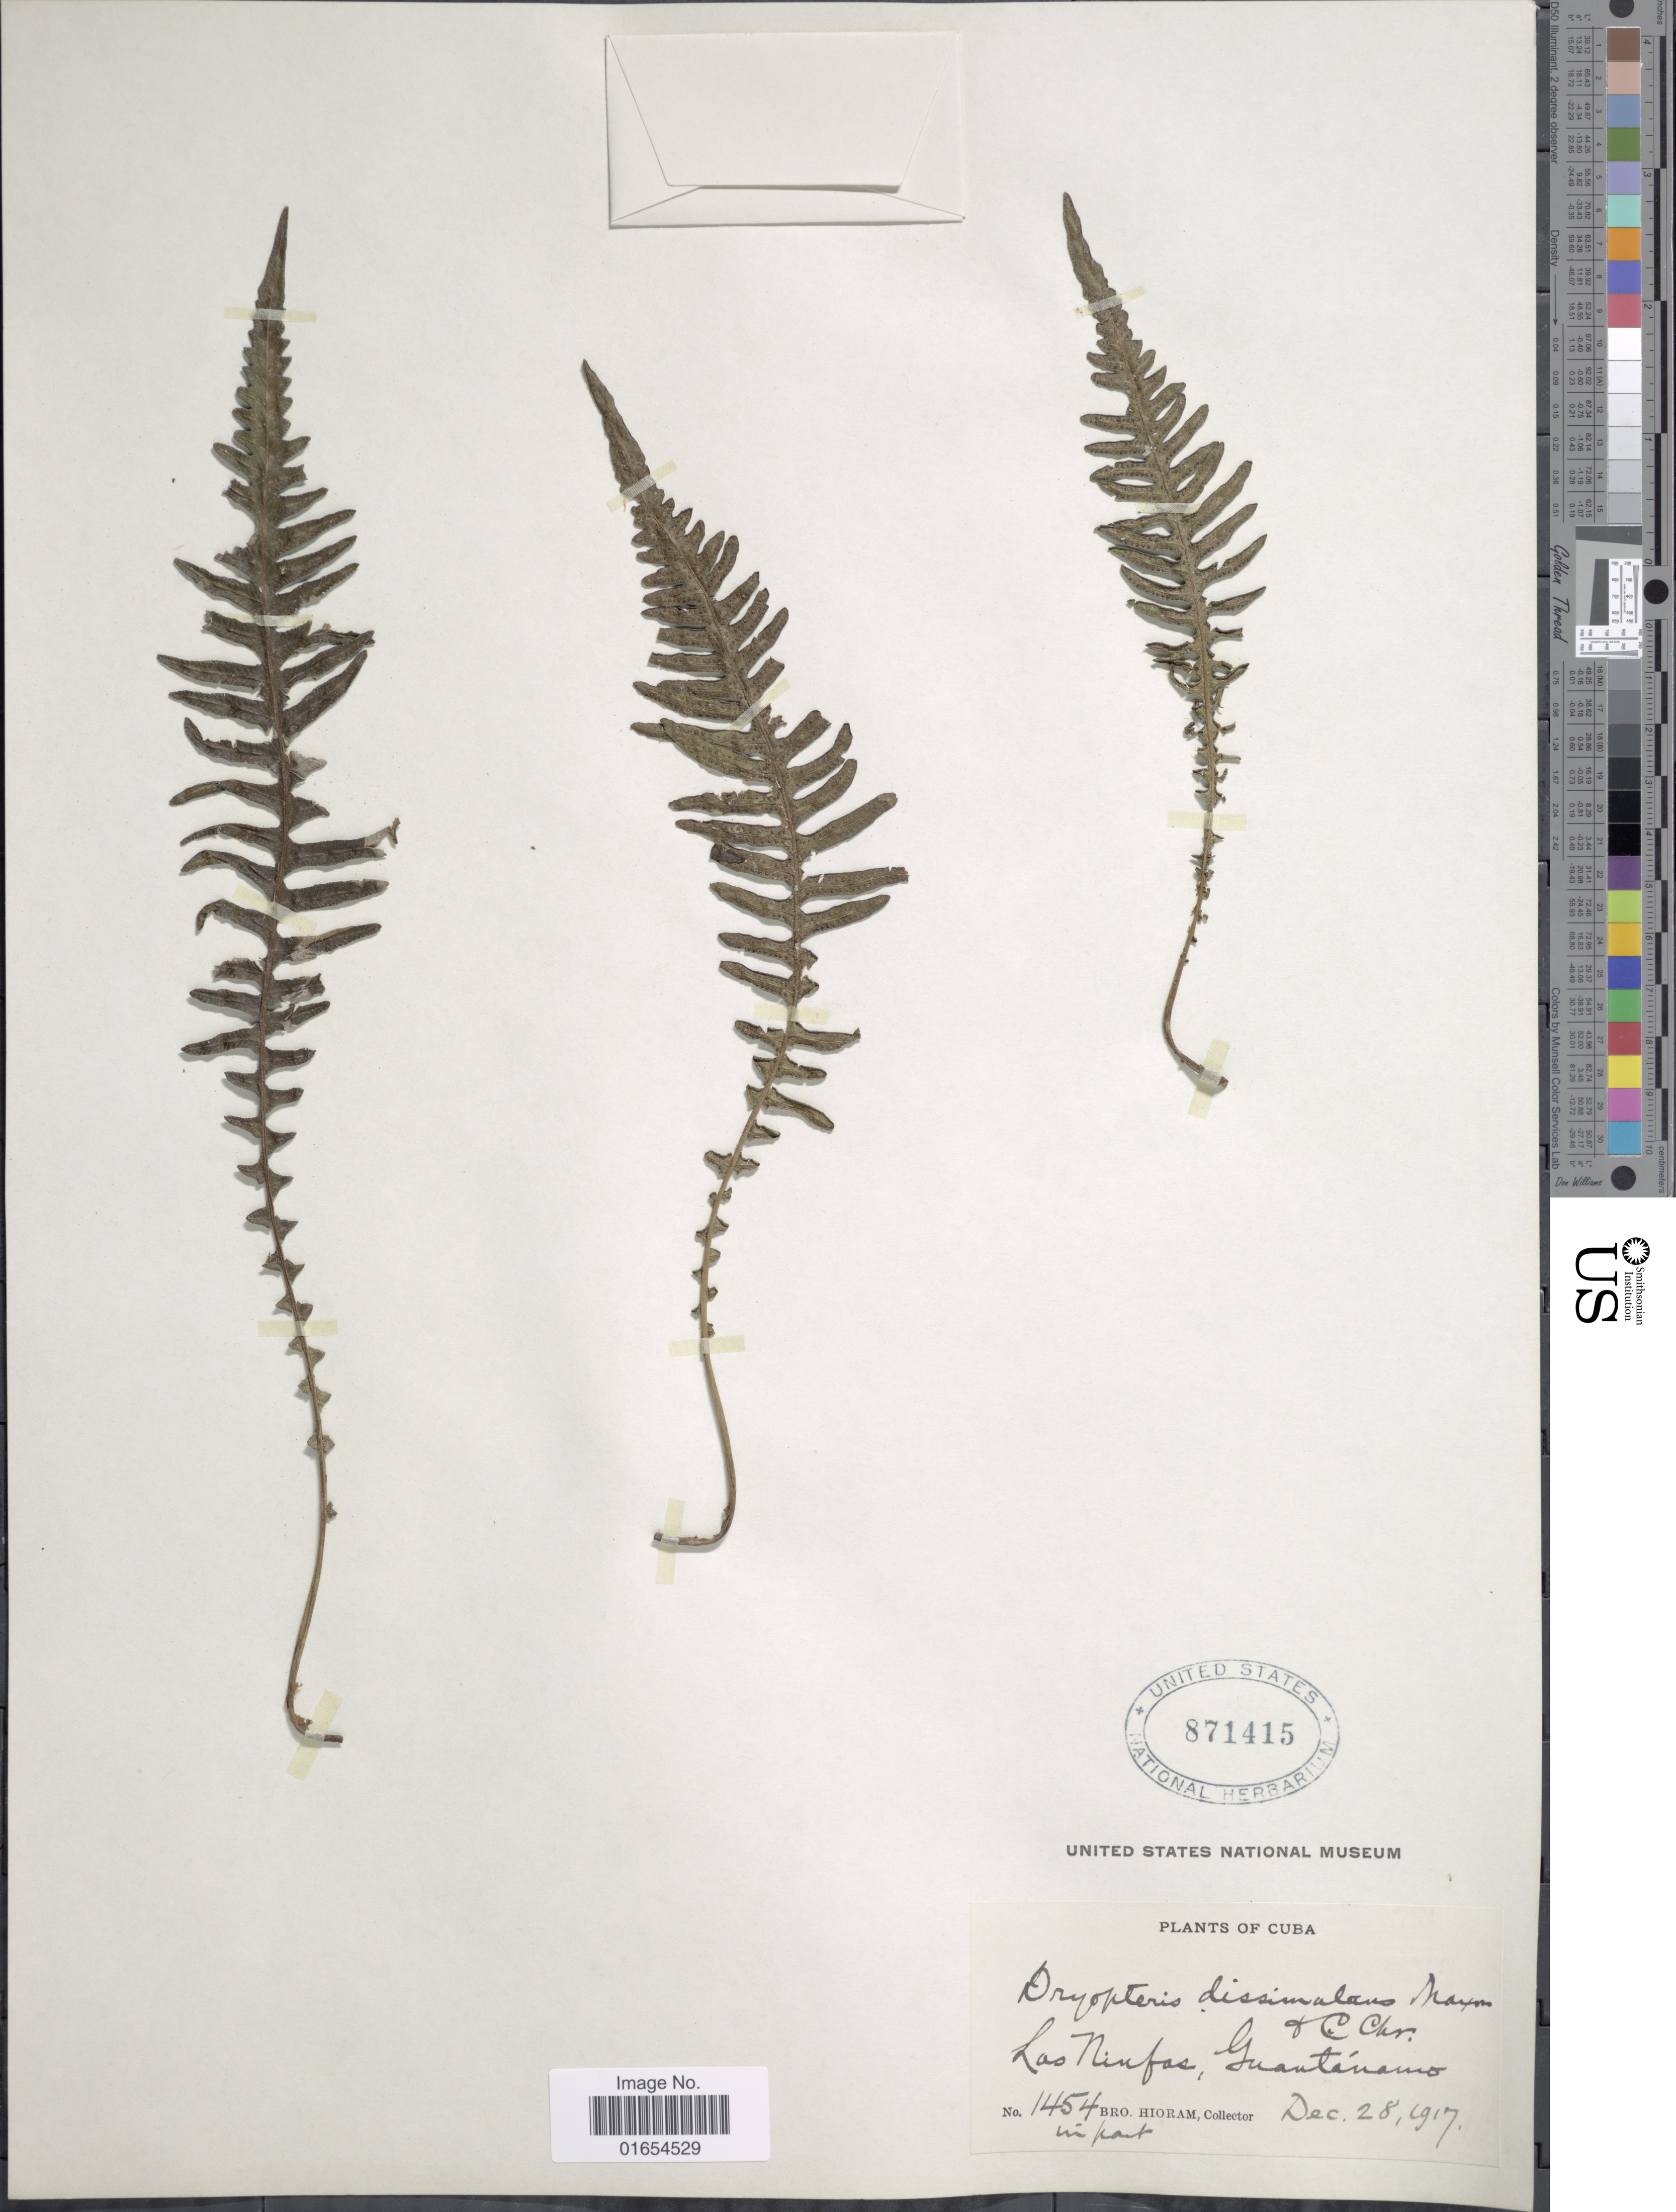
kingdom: Plantae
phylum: Tracheophyta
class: Polypodiopsida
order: Polypodiales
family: Thelypteridaceae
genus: Goniopteris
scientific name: Goniopteris dissimulans (Maxon & C. Chr.) comb. nov., ined 2015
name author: (Maxon & C. Chr.)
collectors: Bro. Hioram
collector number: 1454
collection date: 1917-12-28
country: Cuba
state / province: Guantánamo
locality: Las Ninfas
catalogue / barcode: US 871415